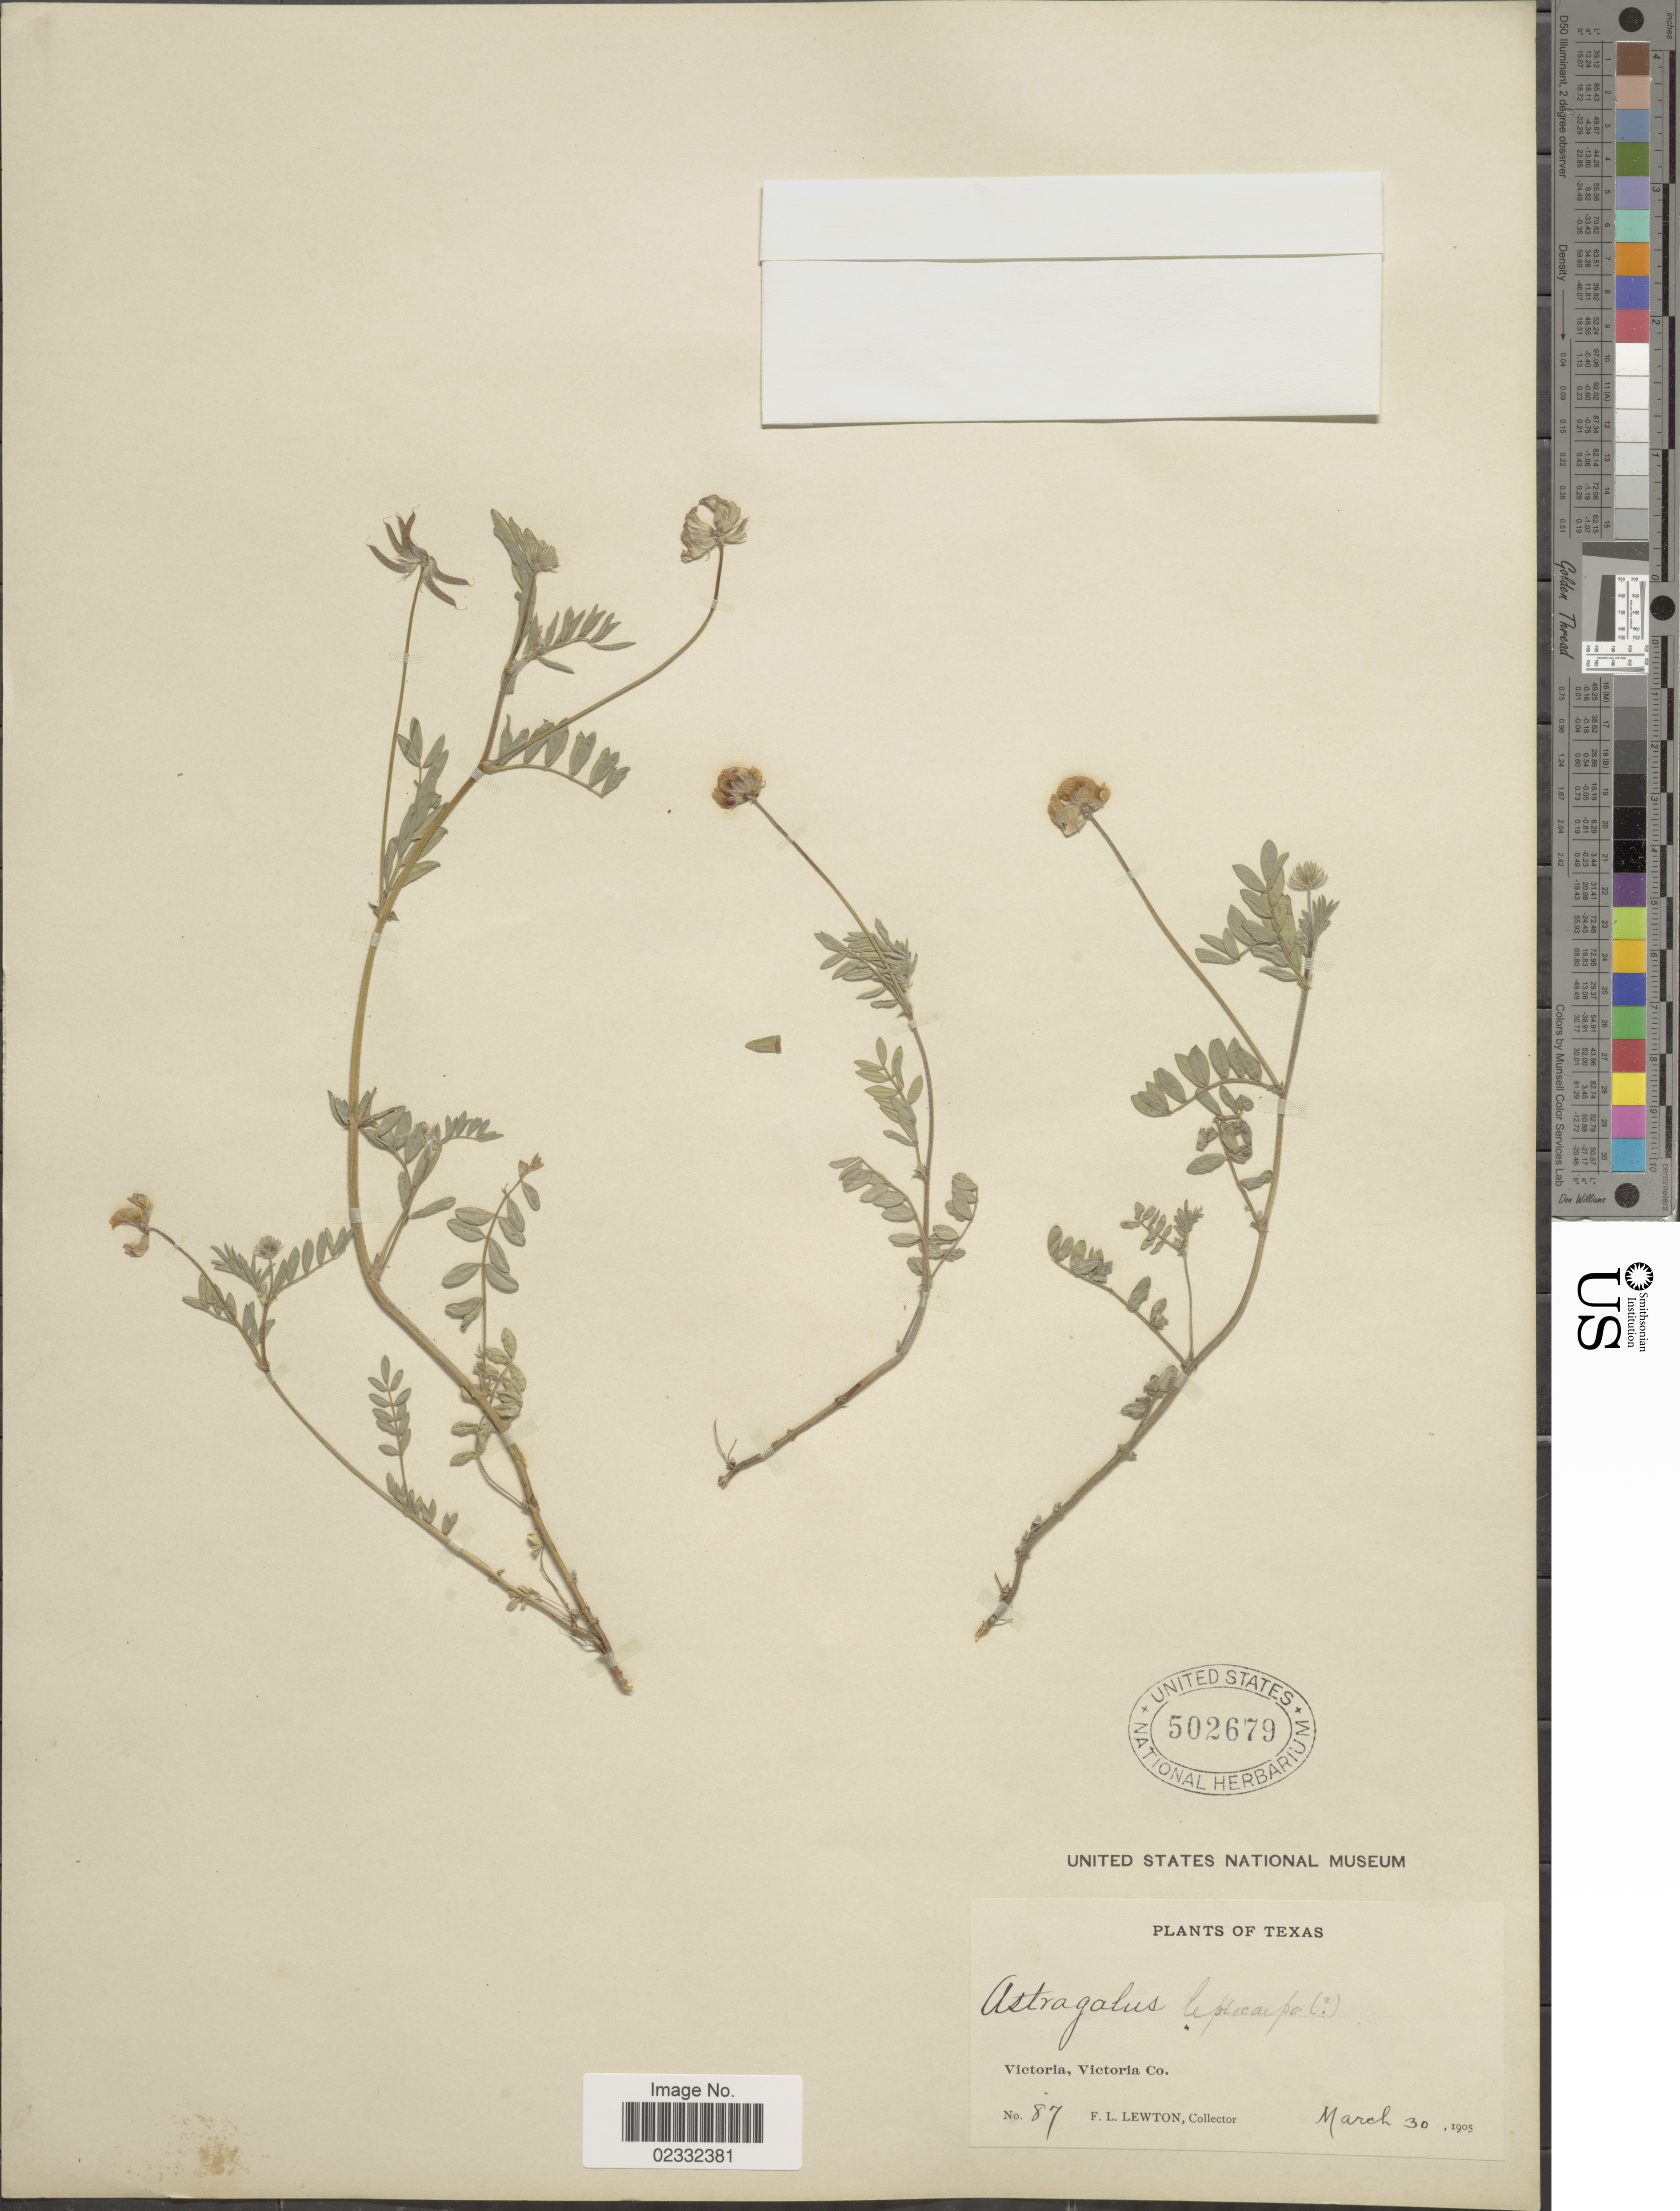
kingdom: Plantae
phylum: Tracheophyta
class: Magnoliopsida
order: Fabales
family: Fabaceae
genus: Astragalus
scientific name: Astragalus leptocarpus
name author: Torr. & A. Gray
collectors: F. L. Lewton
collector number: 87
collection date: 1905-03-30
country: United States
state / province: Texas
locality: Victoria, Victoria Co.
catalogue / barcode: US 502679